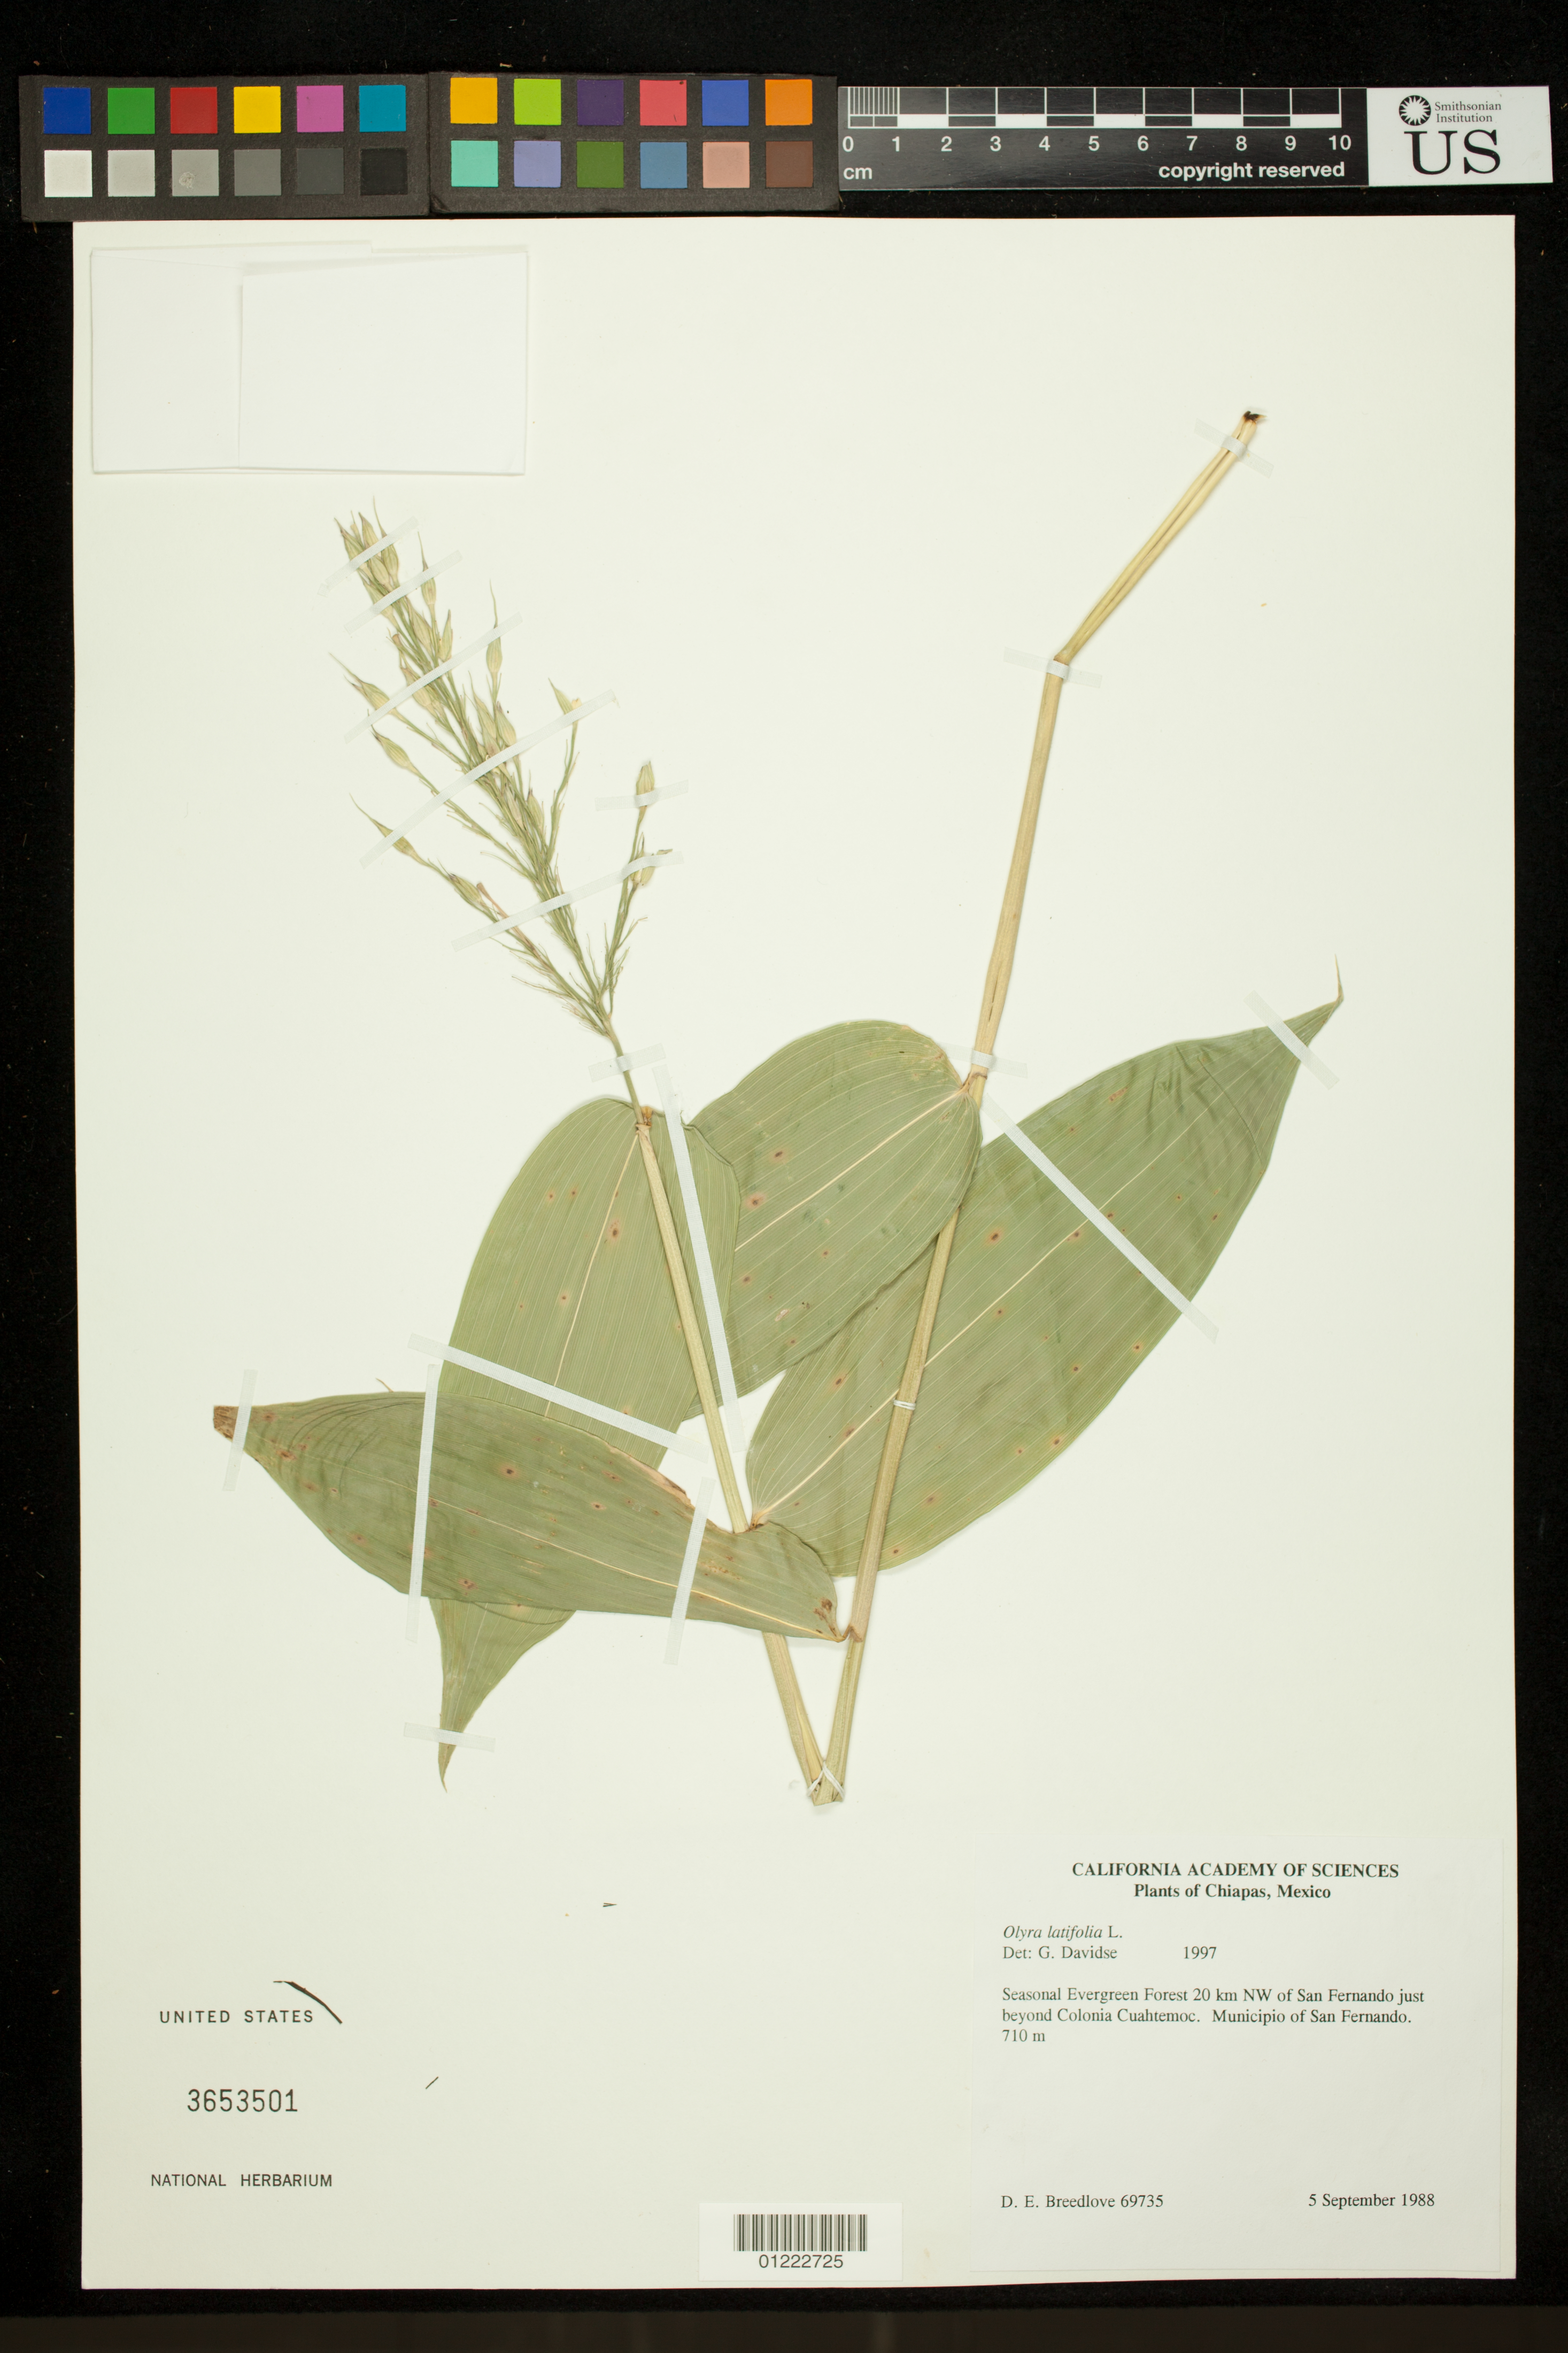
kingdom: Plantae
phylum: Tracheophyta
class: Liliopsida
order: Poales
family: Poaceae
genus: Olyra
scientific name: Olyra latifolia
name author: L.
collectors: D. E. Breedlove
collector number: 69735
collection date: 1988-09-05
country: Mexico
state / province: Chiapas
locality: Seasonal Evergreen Forest 20 km NW of San Fernando just beyond Colonia Cuahtemoc. Municipio of San Fernando.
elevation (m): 710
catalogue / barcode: US 3653501